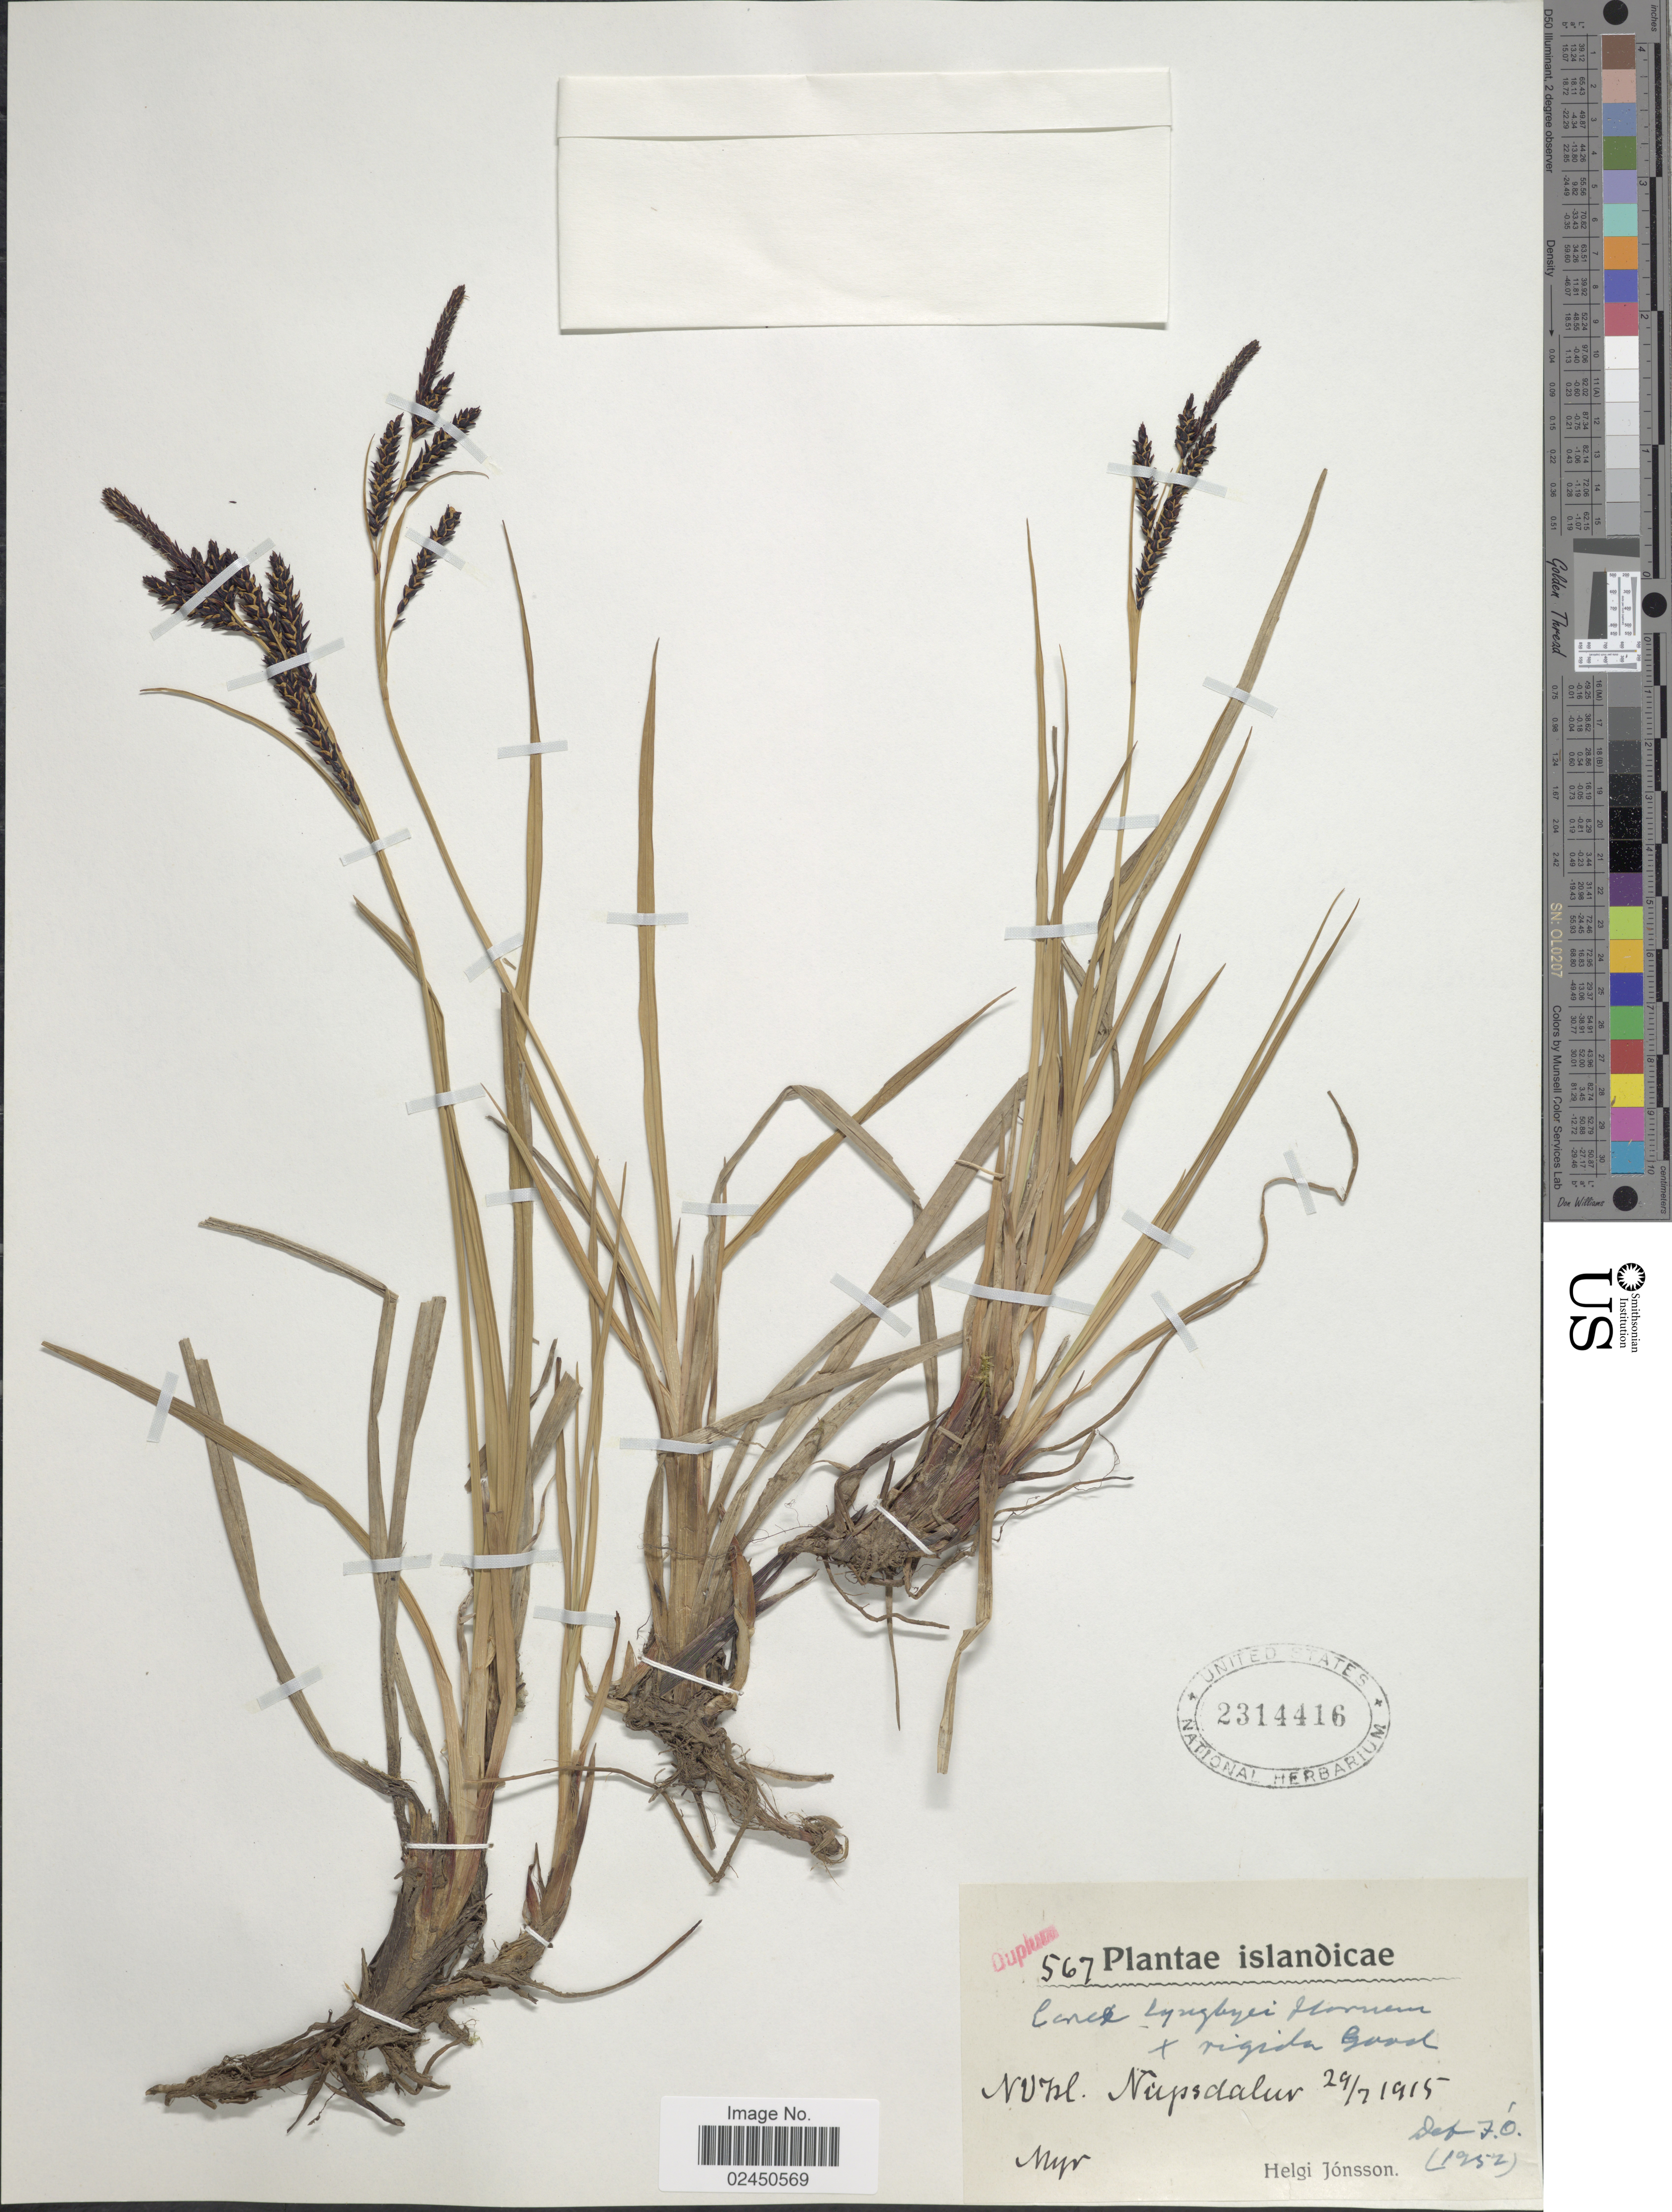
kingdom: Plantae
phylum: Tracheophyta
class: Liliopsida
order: Poales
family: Cyperaceae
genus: Carex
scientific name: Carex lyngbyei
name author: Hornem.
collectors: H. Jónsson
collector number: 567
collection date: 1915-07-29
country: Iceland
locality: Islandicae. N U Isl. Nupsdalur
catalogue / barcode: US 2314416